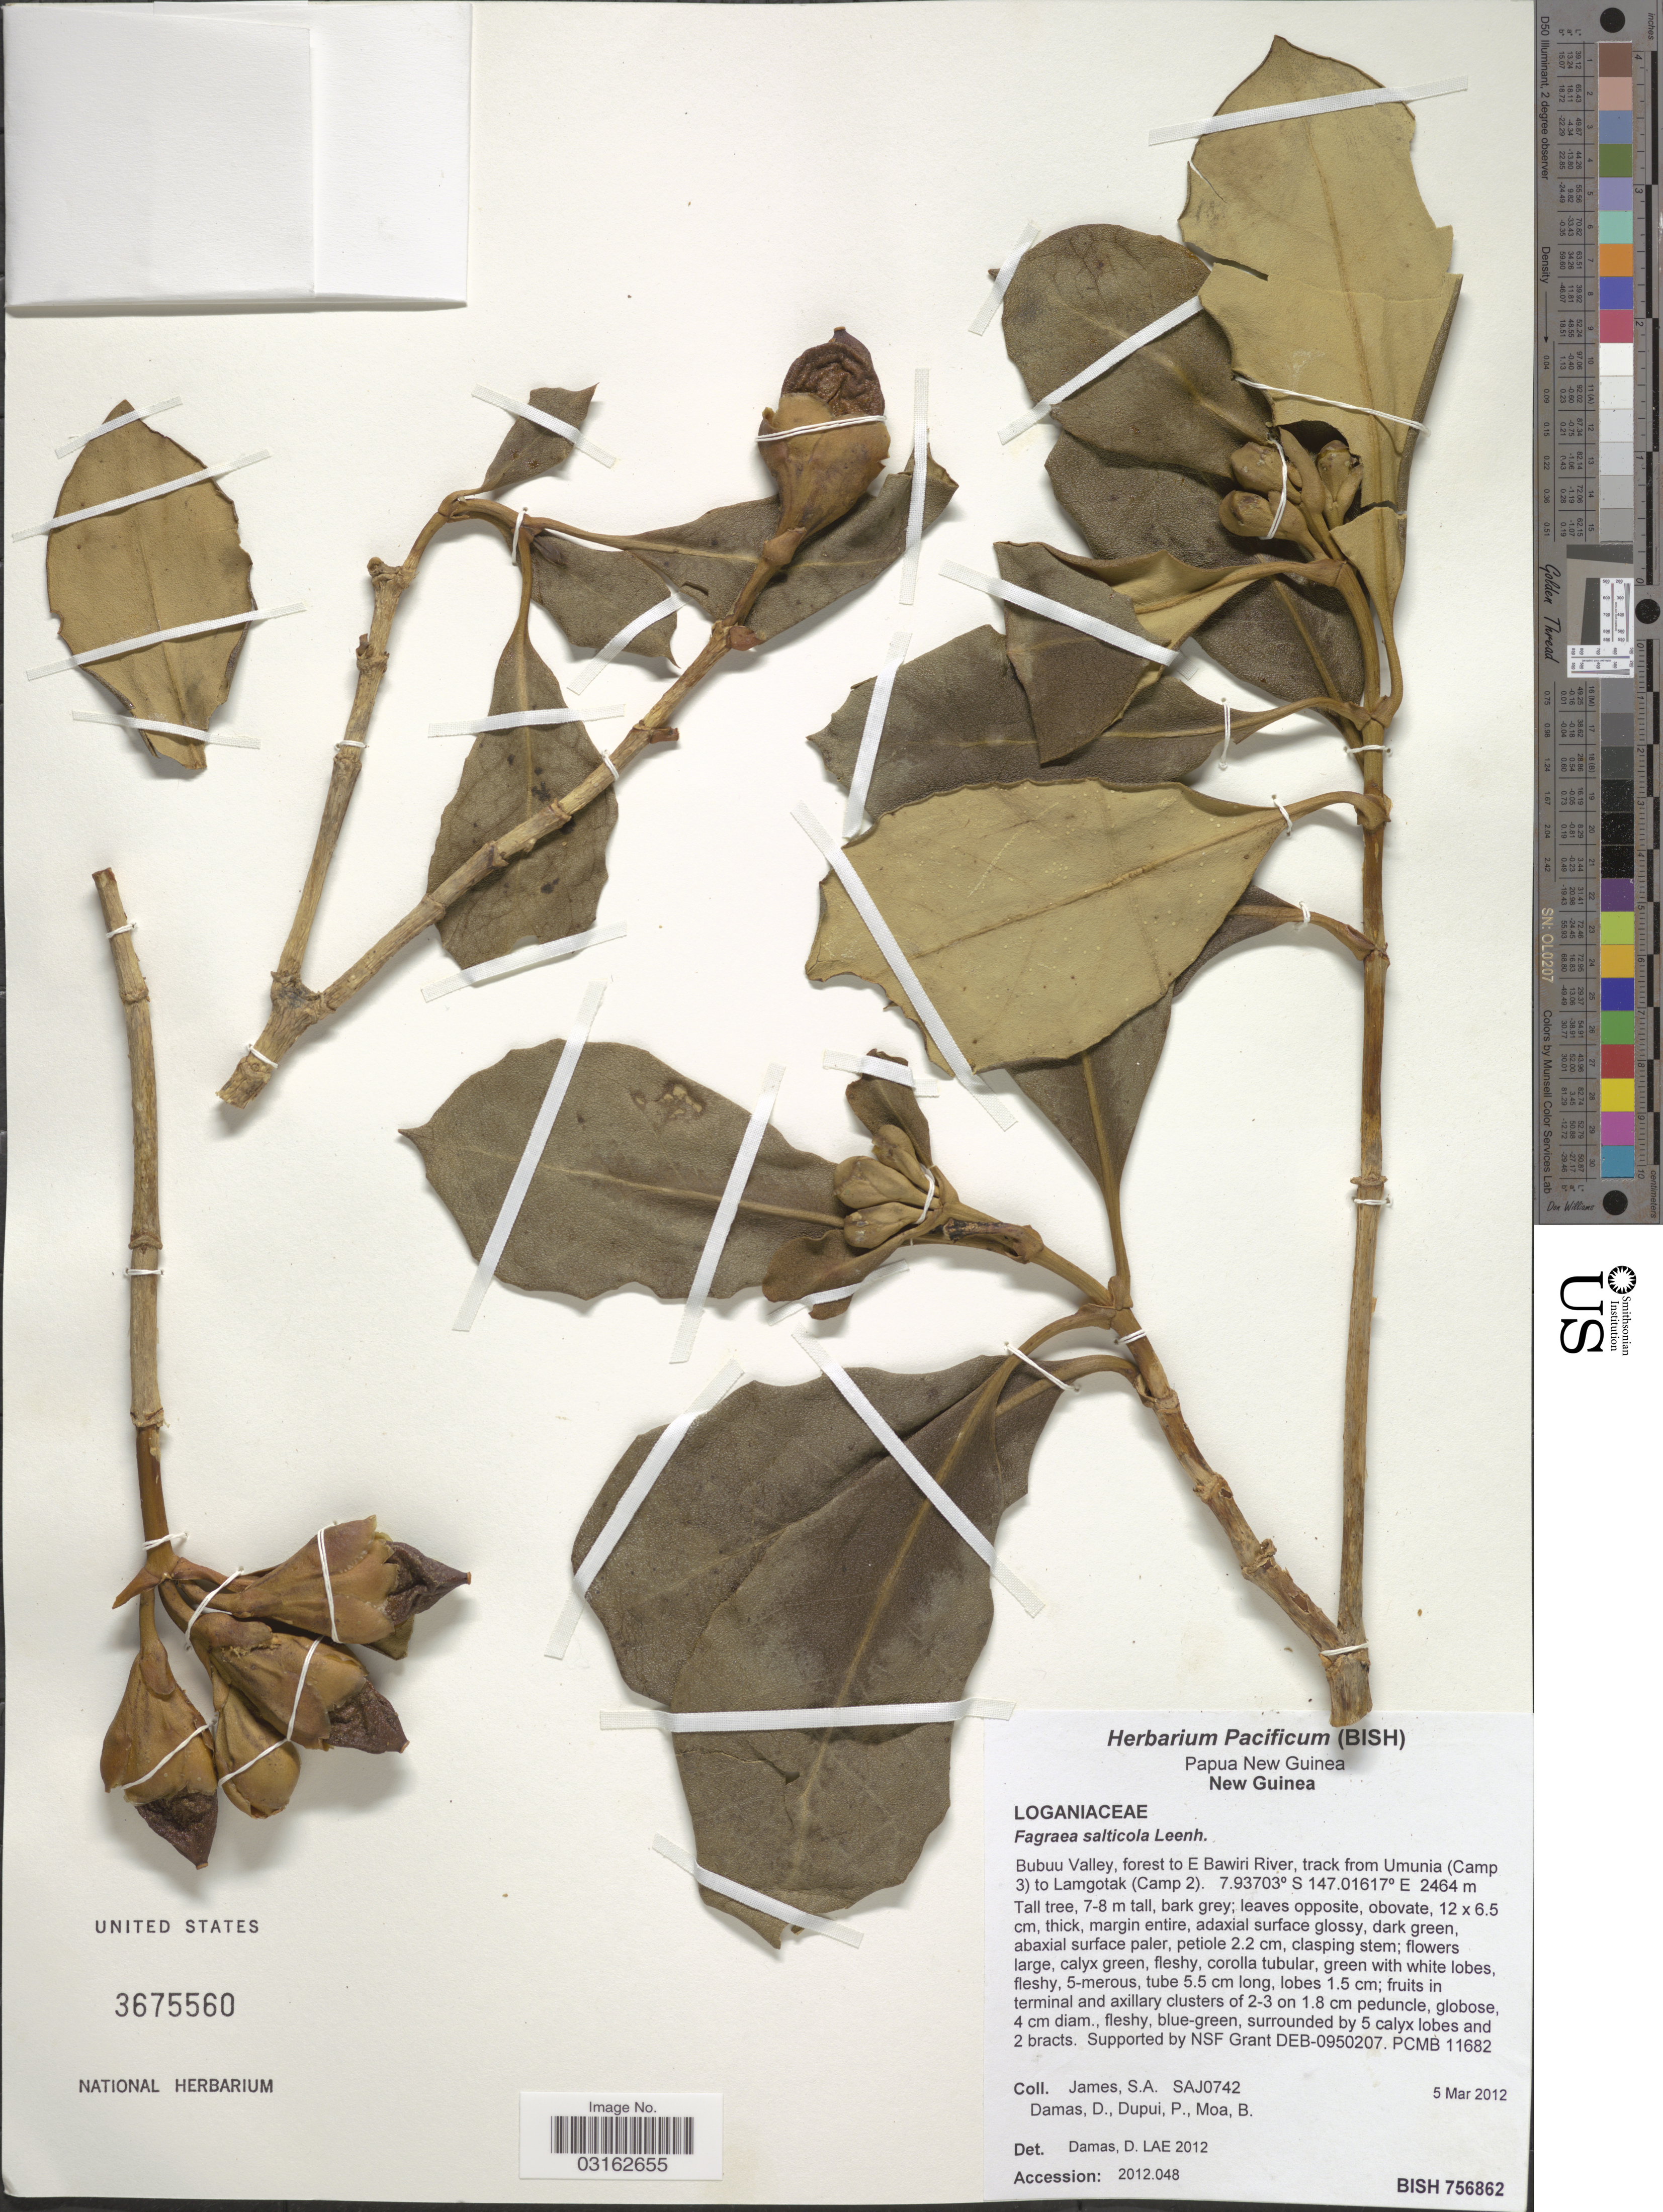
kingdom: Plantae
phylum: Tracheophyta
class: Magnoliopsida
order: Gentianales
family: Gentianaceae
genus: Fagraea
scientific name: Fagraea salticola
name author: Leenh.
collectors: S. James, D. Damas, P. Dupui & B. Moa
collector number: SAJ0742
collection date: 2012-03-05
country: Papua New Guinea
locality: New Guinea, Bubuu Valley, forest to E Bawiri River, track from Umunia (Camp 3 ) to Lamgotak (Camp 2).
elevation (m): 2464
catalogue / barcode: US 3675560